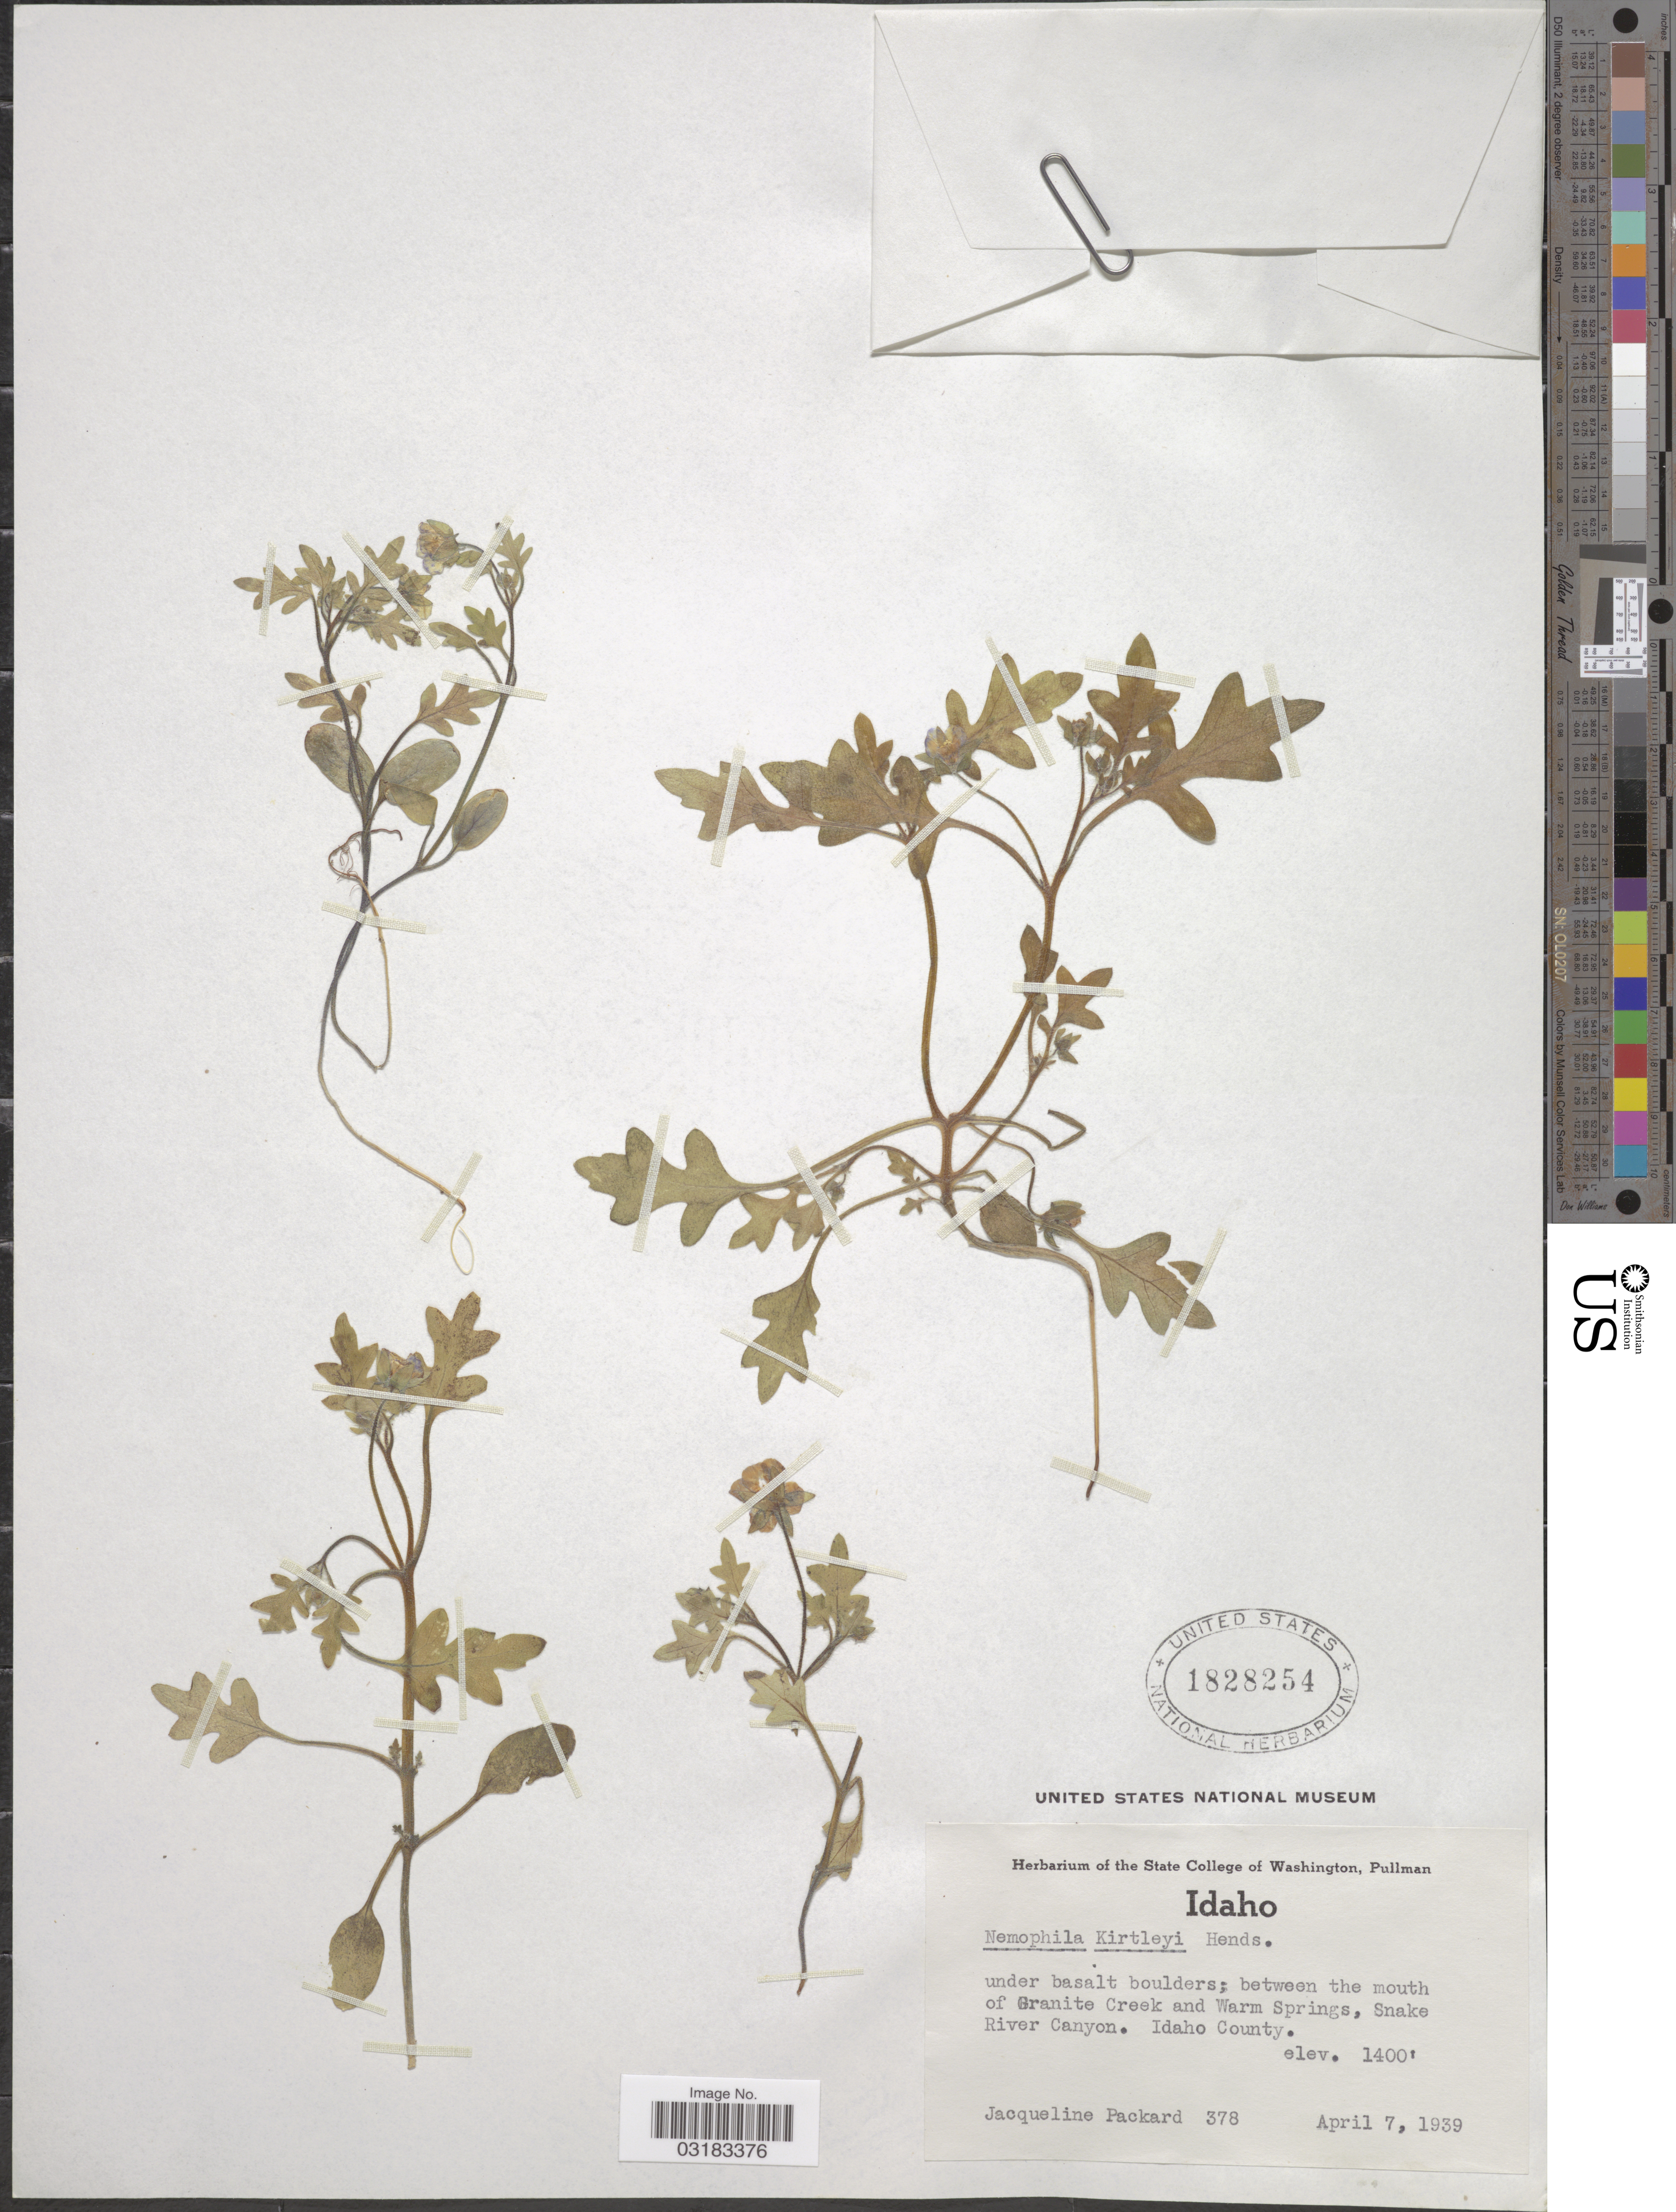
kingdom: Plantae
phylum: Tracheophyta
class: Magnoliopsida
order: Boraginales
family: Hydrophyllaceae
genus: Nemophila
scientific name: Nemophila kirtleyi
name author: L.F. Hend.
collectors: J. Packard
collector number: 378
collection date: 1939-04-07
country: United States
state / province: Idaho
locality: Between the mouth of Granite Creek and Warm Springs, Snake River Canyon. Idaho County.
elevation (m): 427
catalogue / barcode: US 1828254